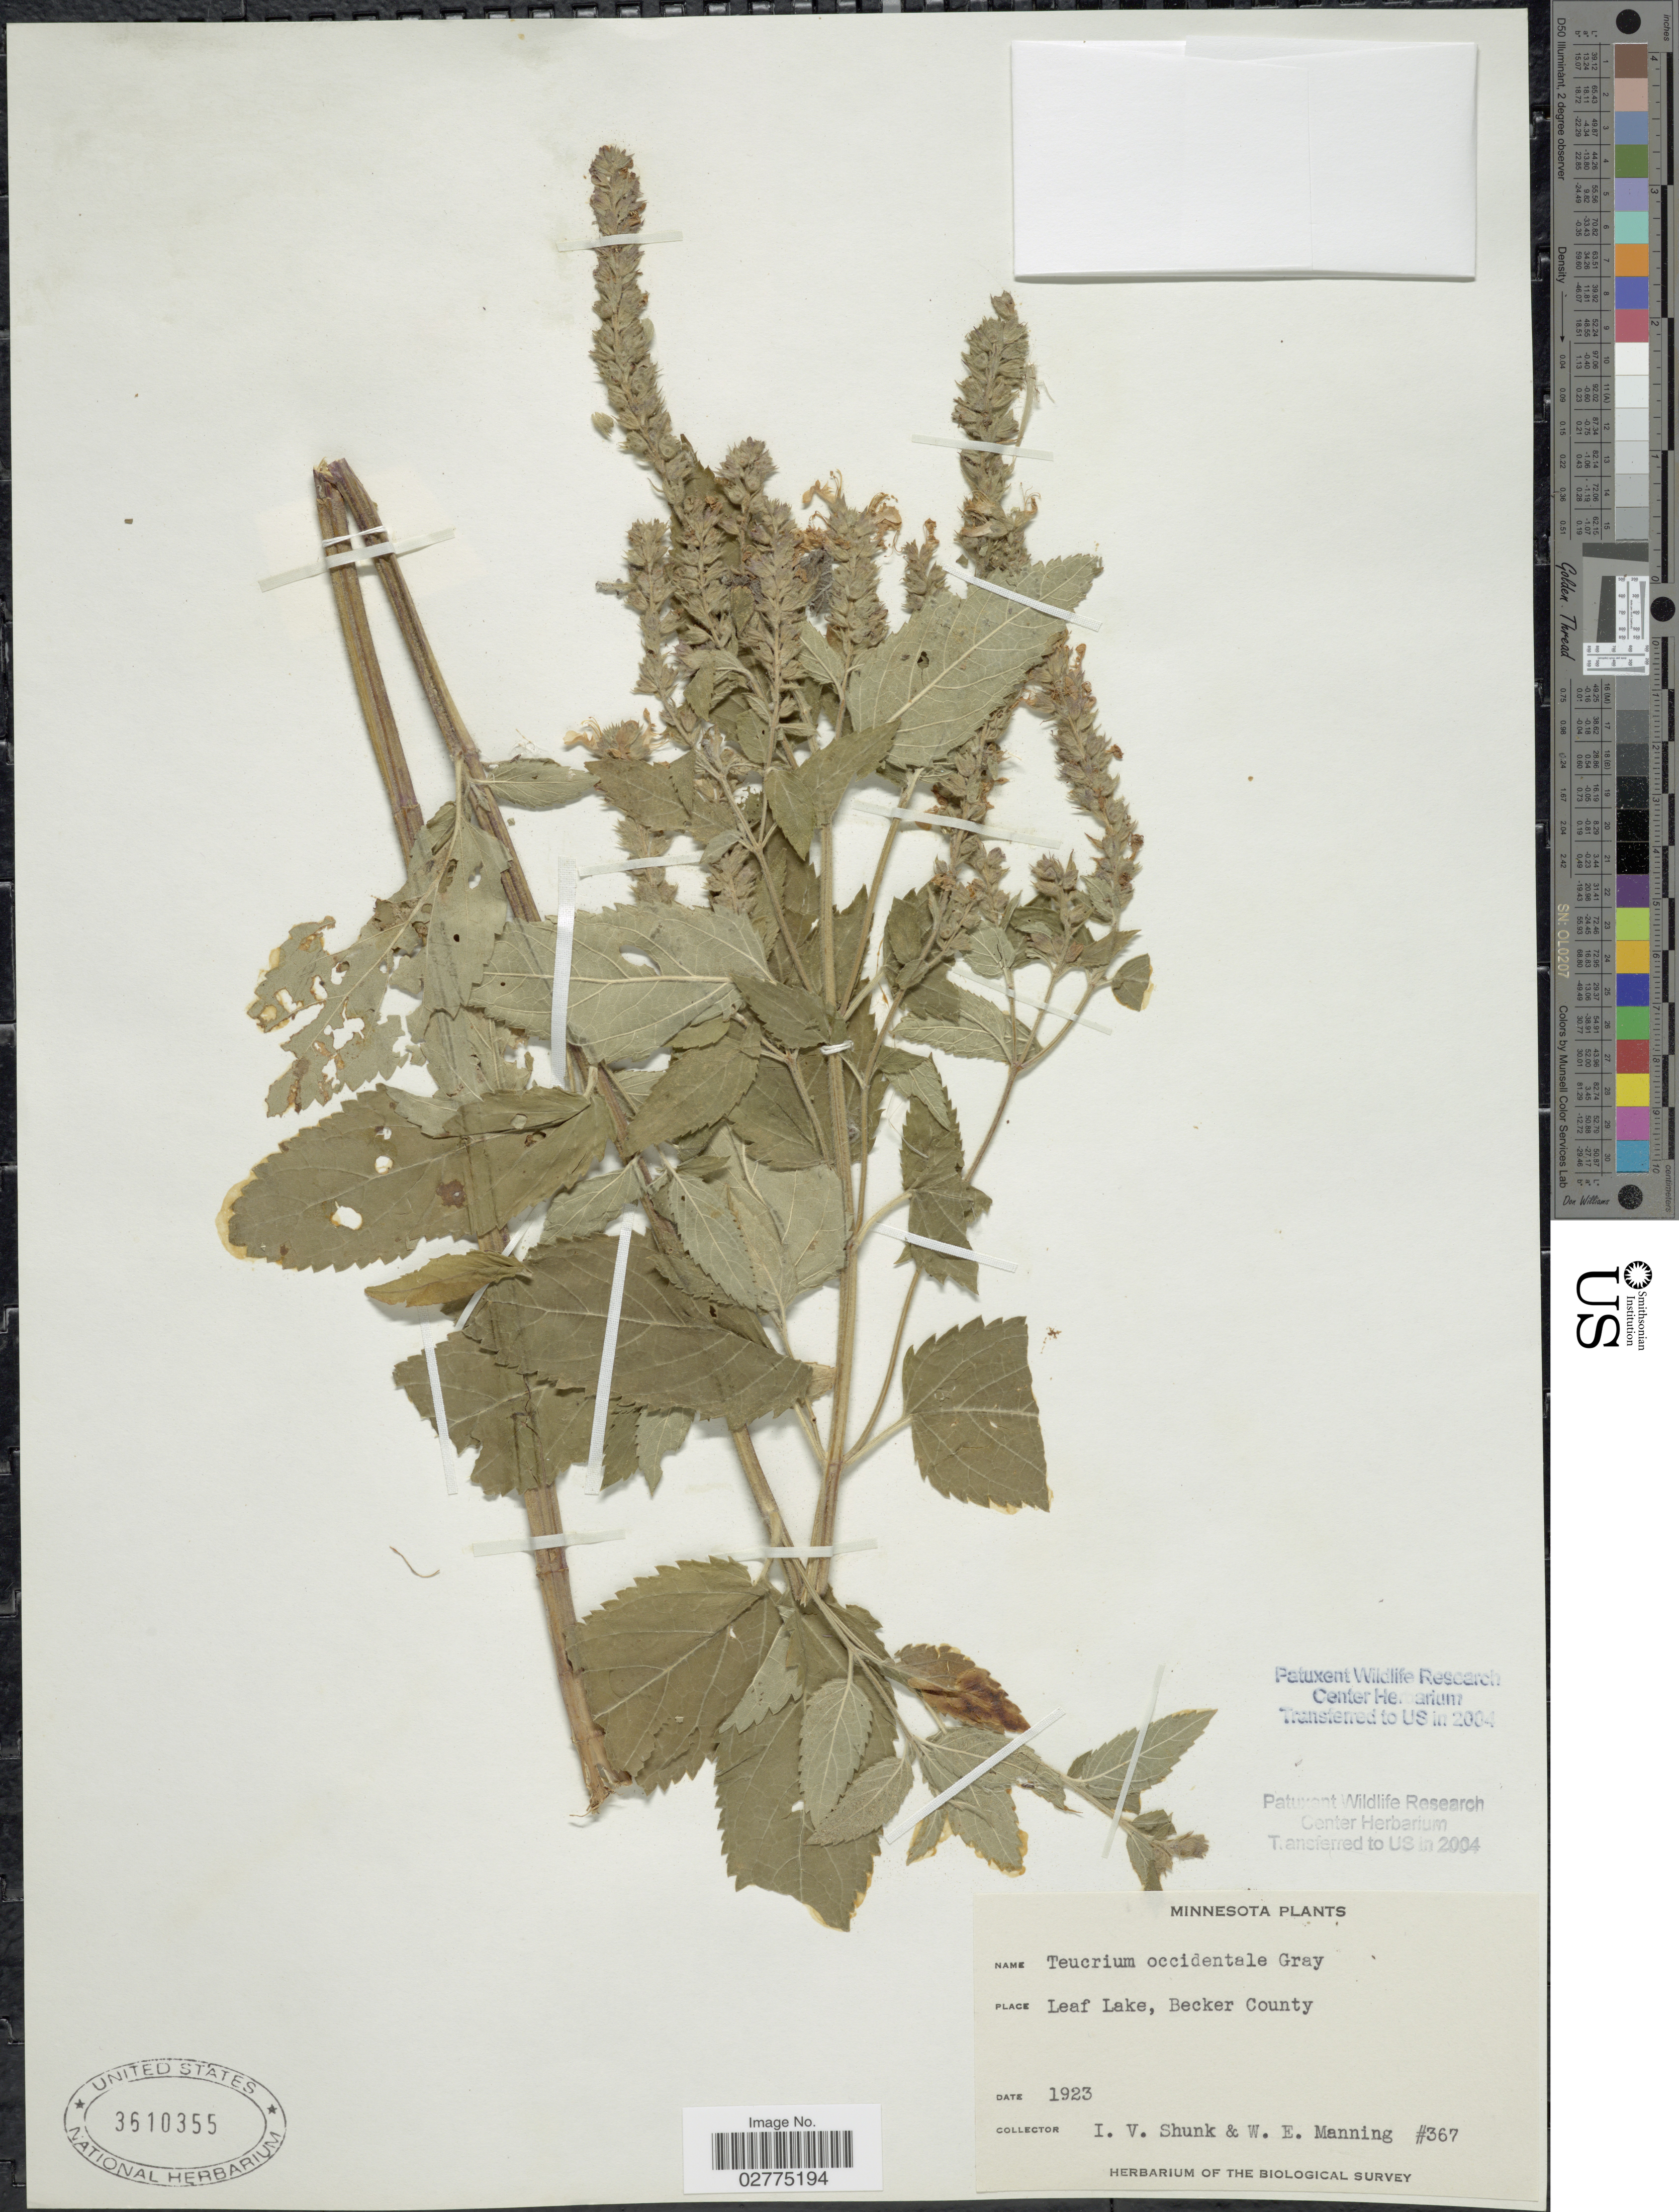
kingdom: Plantae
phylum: Tracheophyta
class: Magnoliopsida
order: Lamiales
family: Lamiaceae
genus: Teucrium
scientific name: Teucrium canadense var. occidentale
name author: (A. Gray) E. M. McClint. & Epling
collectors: I. Shunk & W. Manning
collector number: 367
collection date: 1923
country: United States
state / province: Minnesota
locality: Leaf Lake, Becker County.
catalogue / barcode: US 3610355